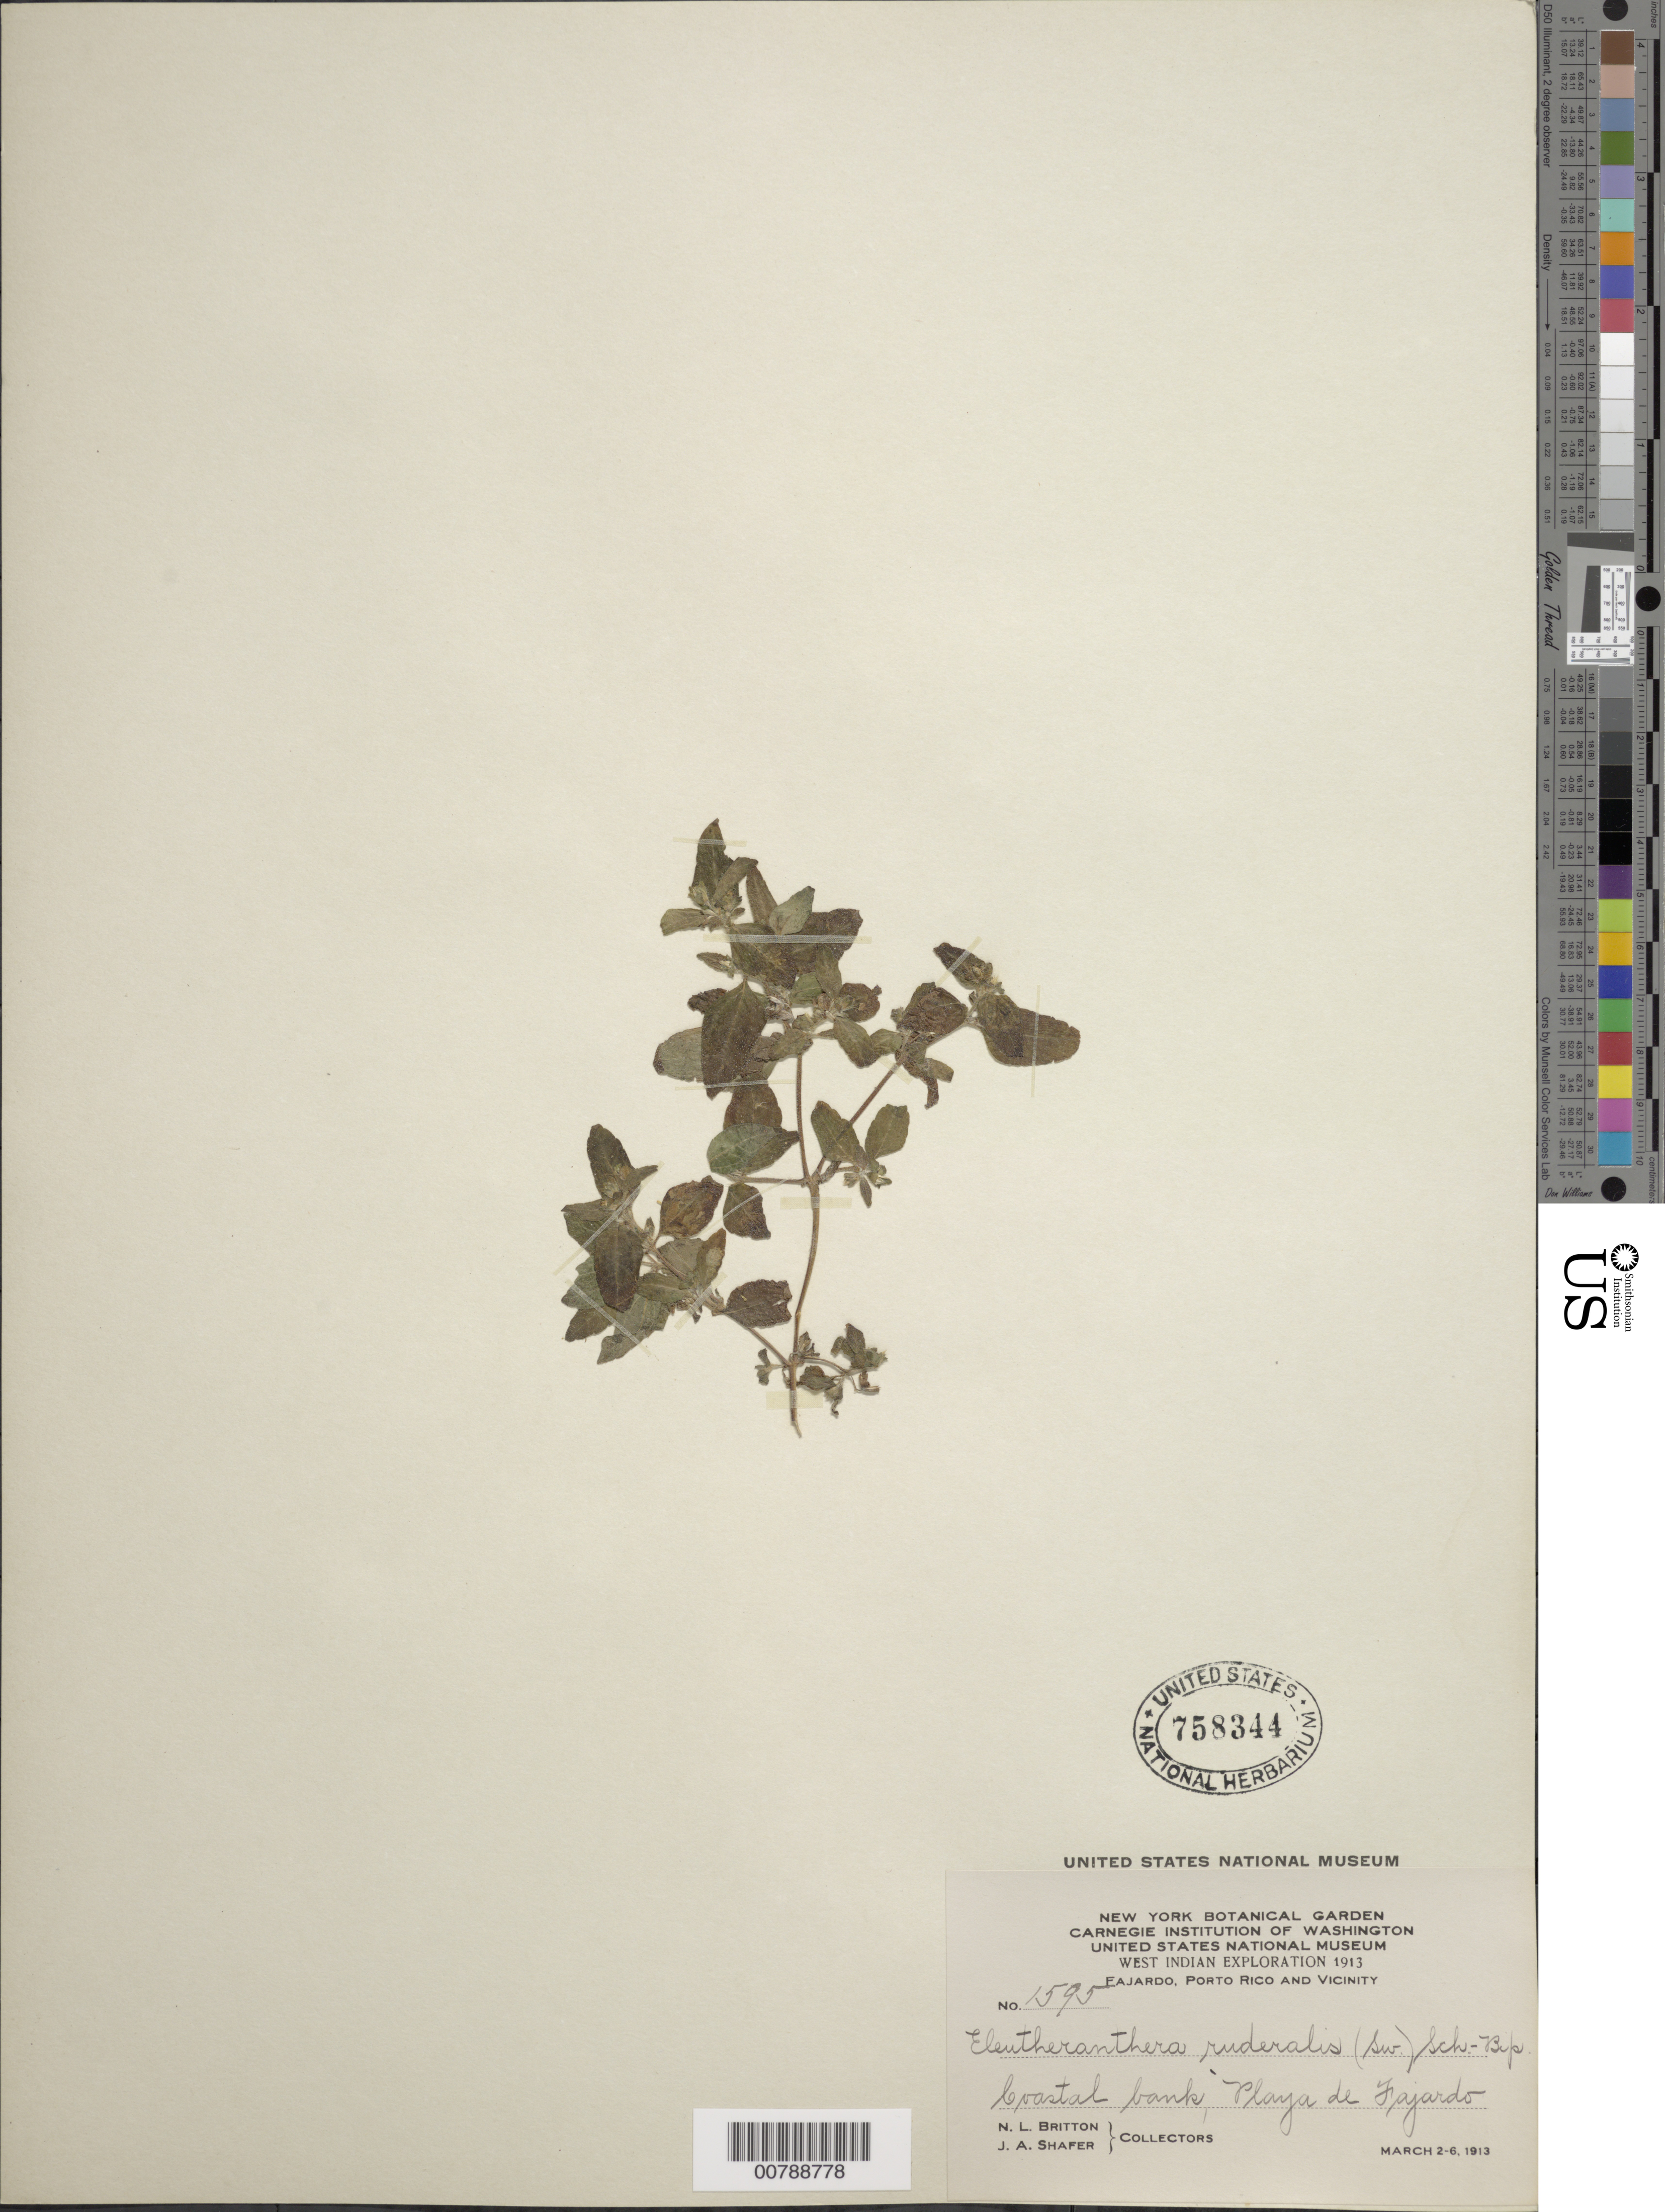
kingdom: Plantae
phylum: Tracheophyta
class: Magnoliopsida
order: Asterales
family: Asteraceae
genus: Eleutheranthera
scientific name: Eleutheranthera ruderalis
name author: (Sw.) Sch. Bip.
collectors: N. Britton & J. A. Shafer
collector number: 1595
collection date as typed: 02 Mar 1913 to 06 Mar 1913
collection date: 1913-03-02/1913-03-06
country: Puerto Rico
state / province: Fajardo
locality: Fajardo. Coastal bank, Playa de Fajardo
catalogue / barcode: US 758344